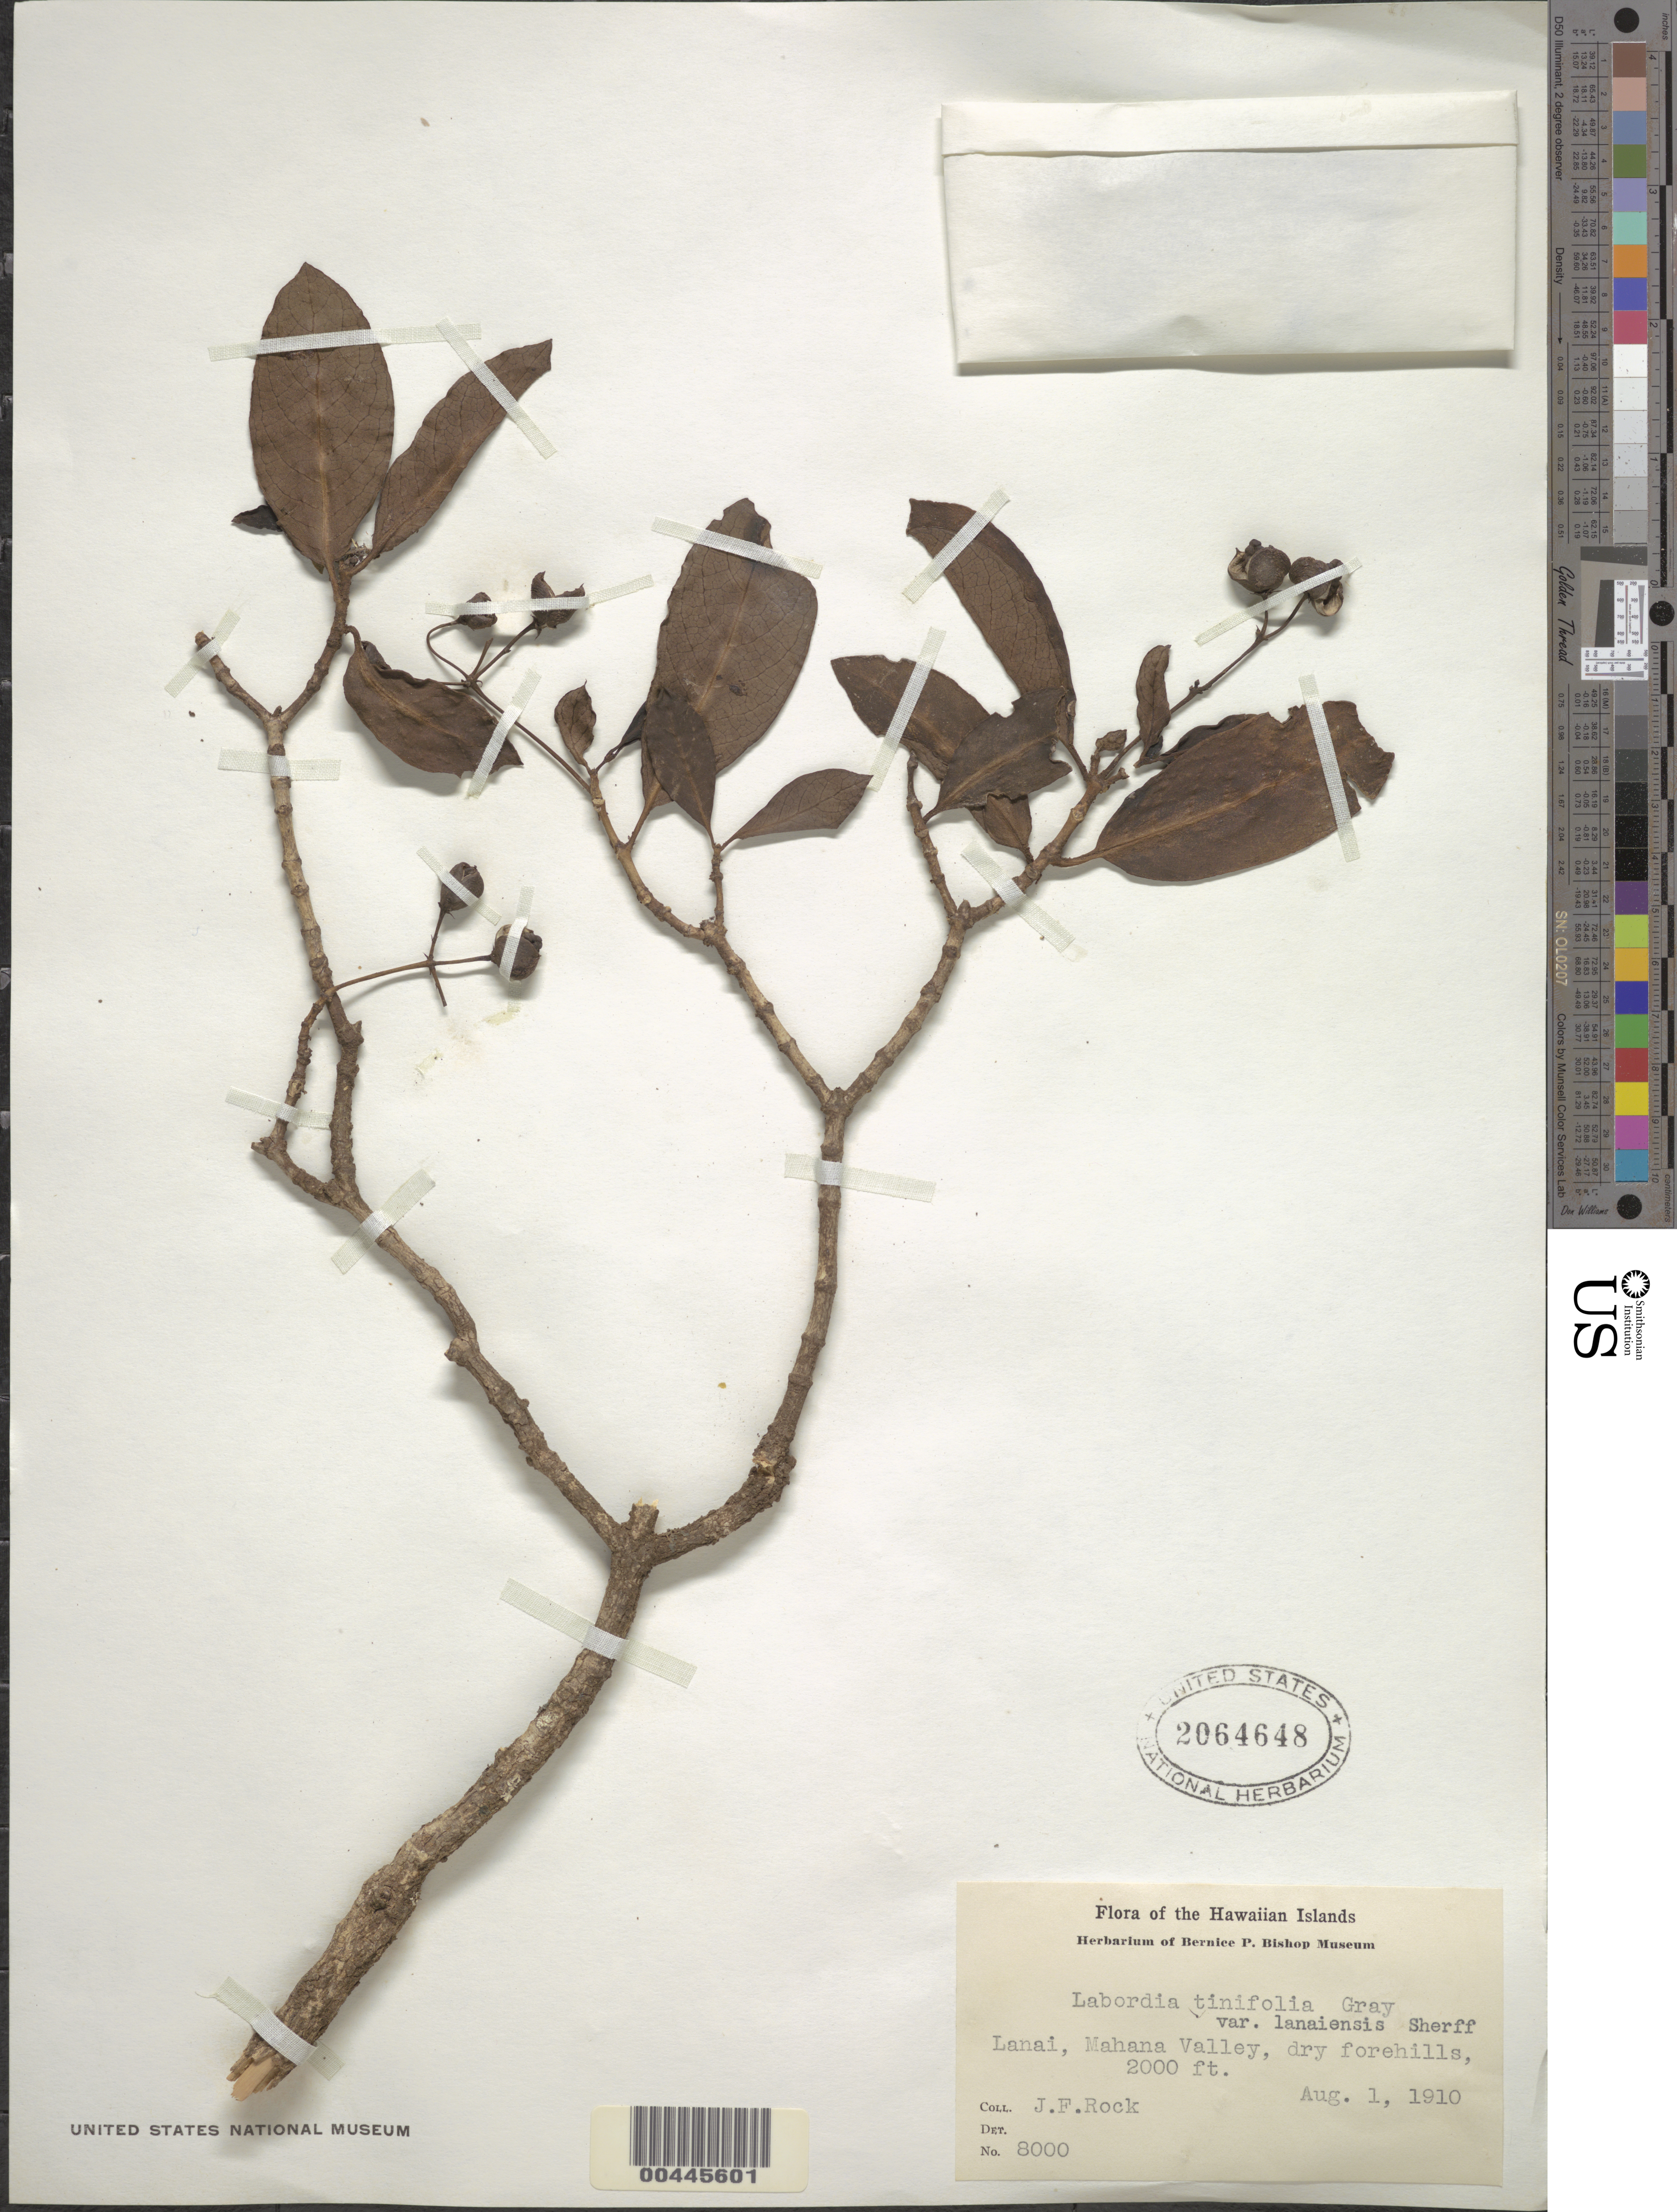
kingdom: Plantae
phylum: Tracheophyta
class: Magnoliopsida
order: Gentianales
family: Loganiaceae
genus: Geniostoma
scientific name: Geniostoma tinifolium var. lanaiense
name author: (Sherff) Byng & Christenh.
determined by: Wagner, W. L., (BOT), Smithsonian Institution - National Museum of Natural History (UNITED STATES)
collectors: J. F. Rock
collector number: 8000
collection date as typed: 1 Aug 1910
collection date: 1910-08-01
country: United States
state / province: Hawaii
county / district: Maui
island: Lana'i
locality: Mahana Valley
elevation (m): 610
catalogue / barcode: US 2064648